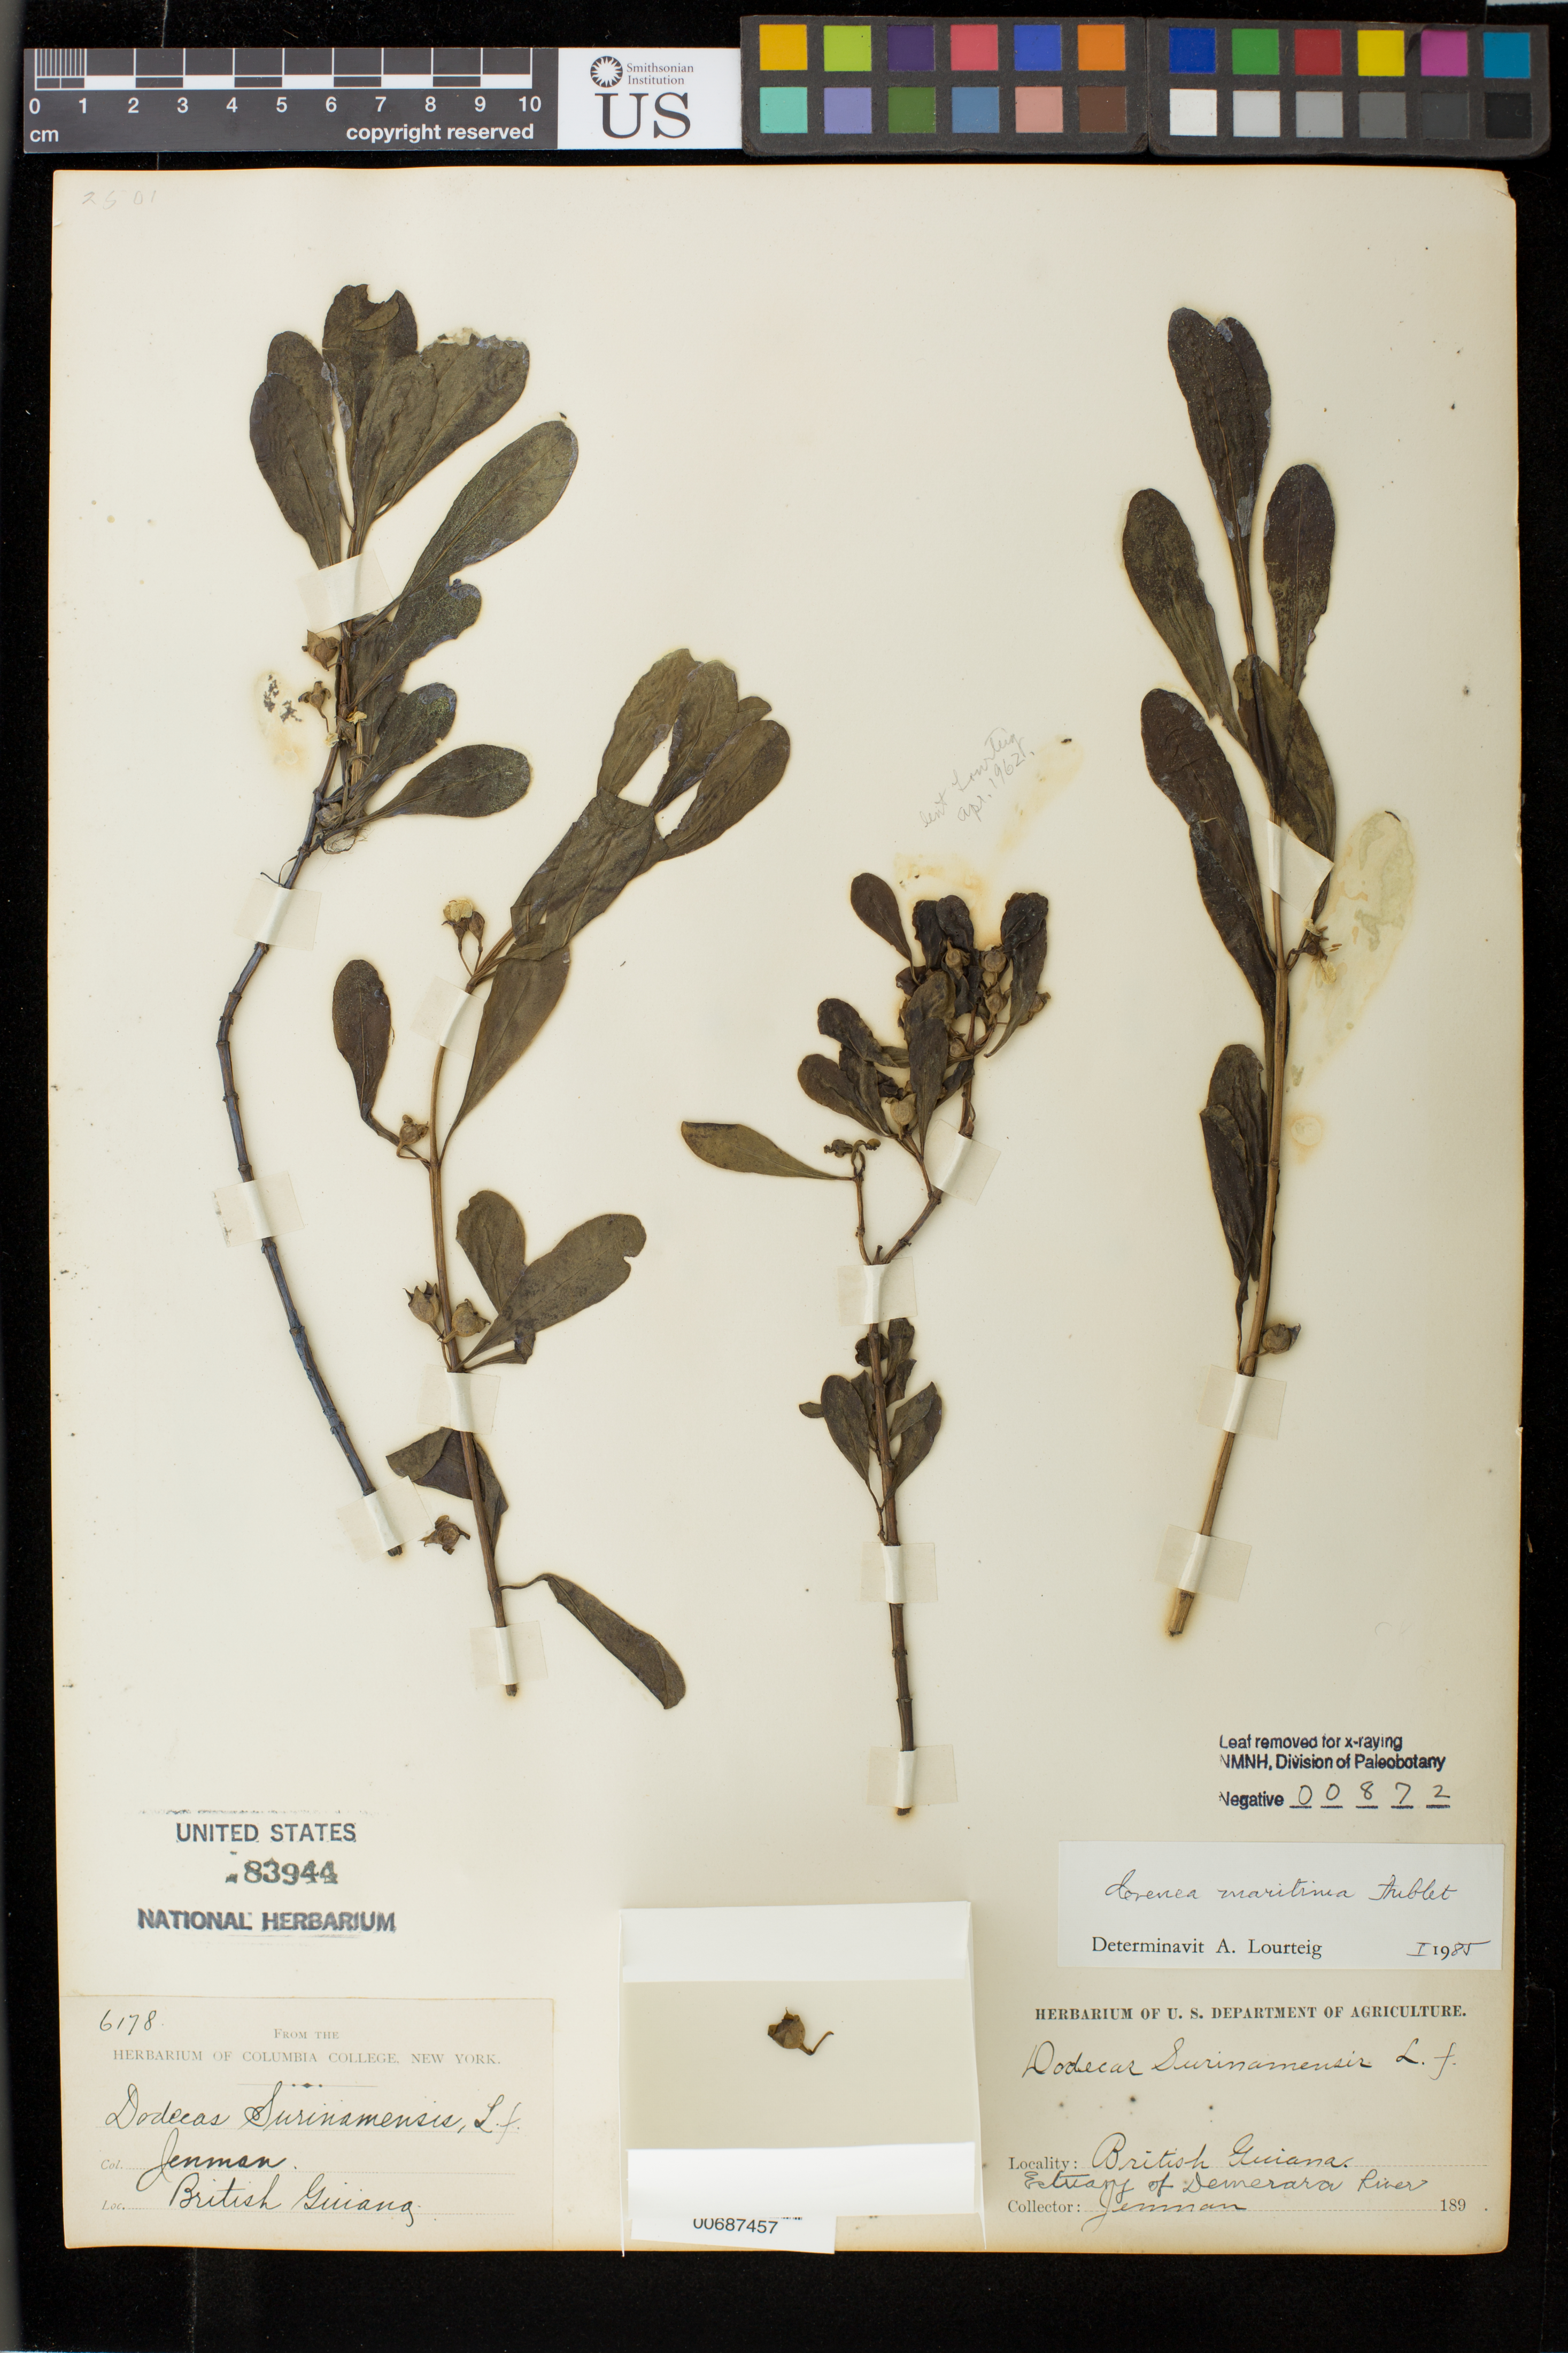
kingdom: Plantae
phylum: Tracheophyta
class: Magnoliopsida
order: Myrtales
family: Lythraceae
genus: Ammannia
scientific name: Ammannia maritima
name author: (Aubl.) S.A. Graham et al.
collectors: -. Jenman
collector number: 6178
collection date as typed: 189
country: Guyana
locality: British Guiana, Estuary of Demerara River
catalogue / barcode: US 83944